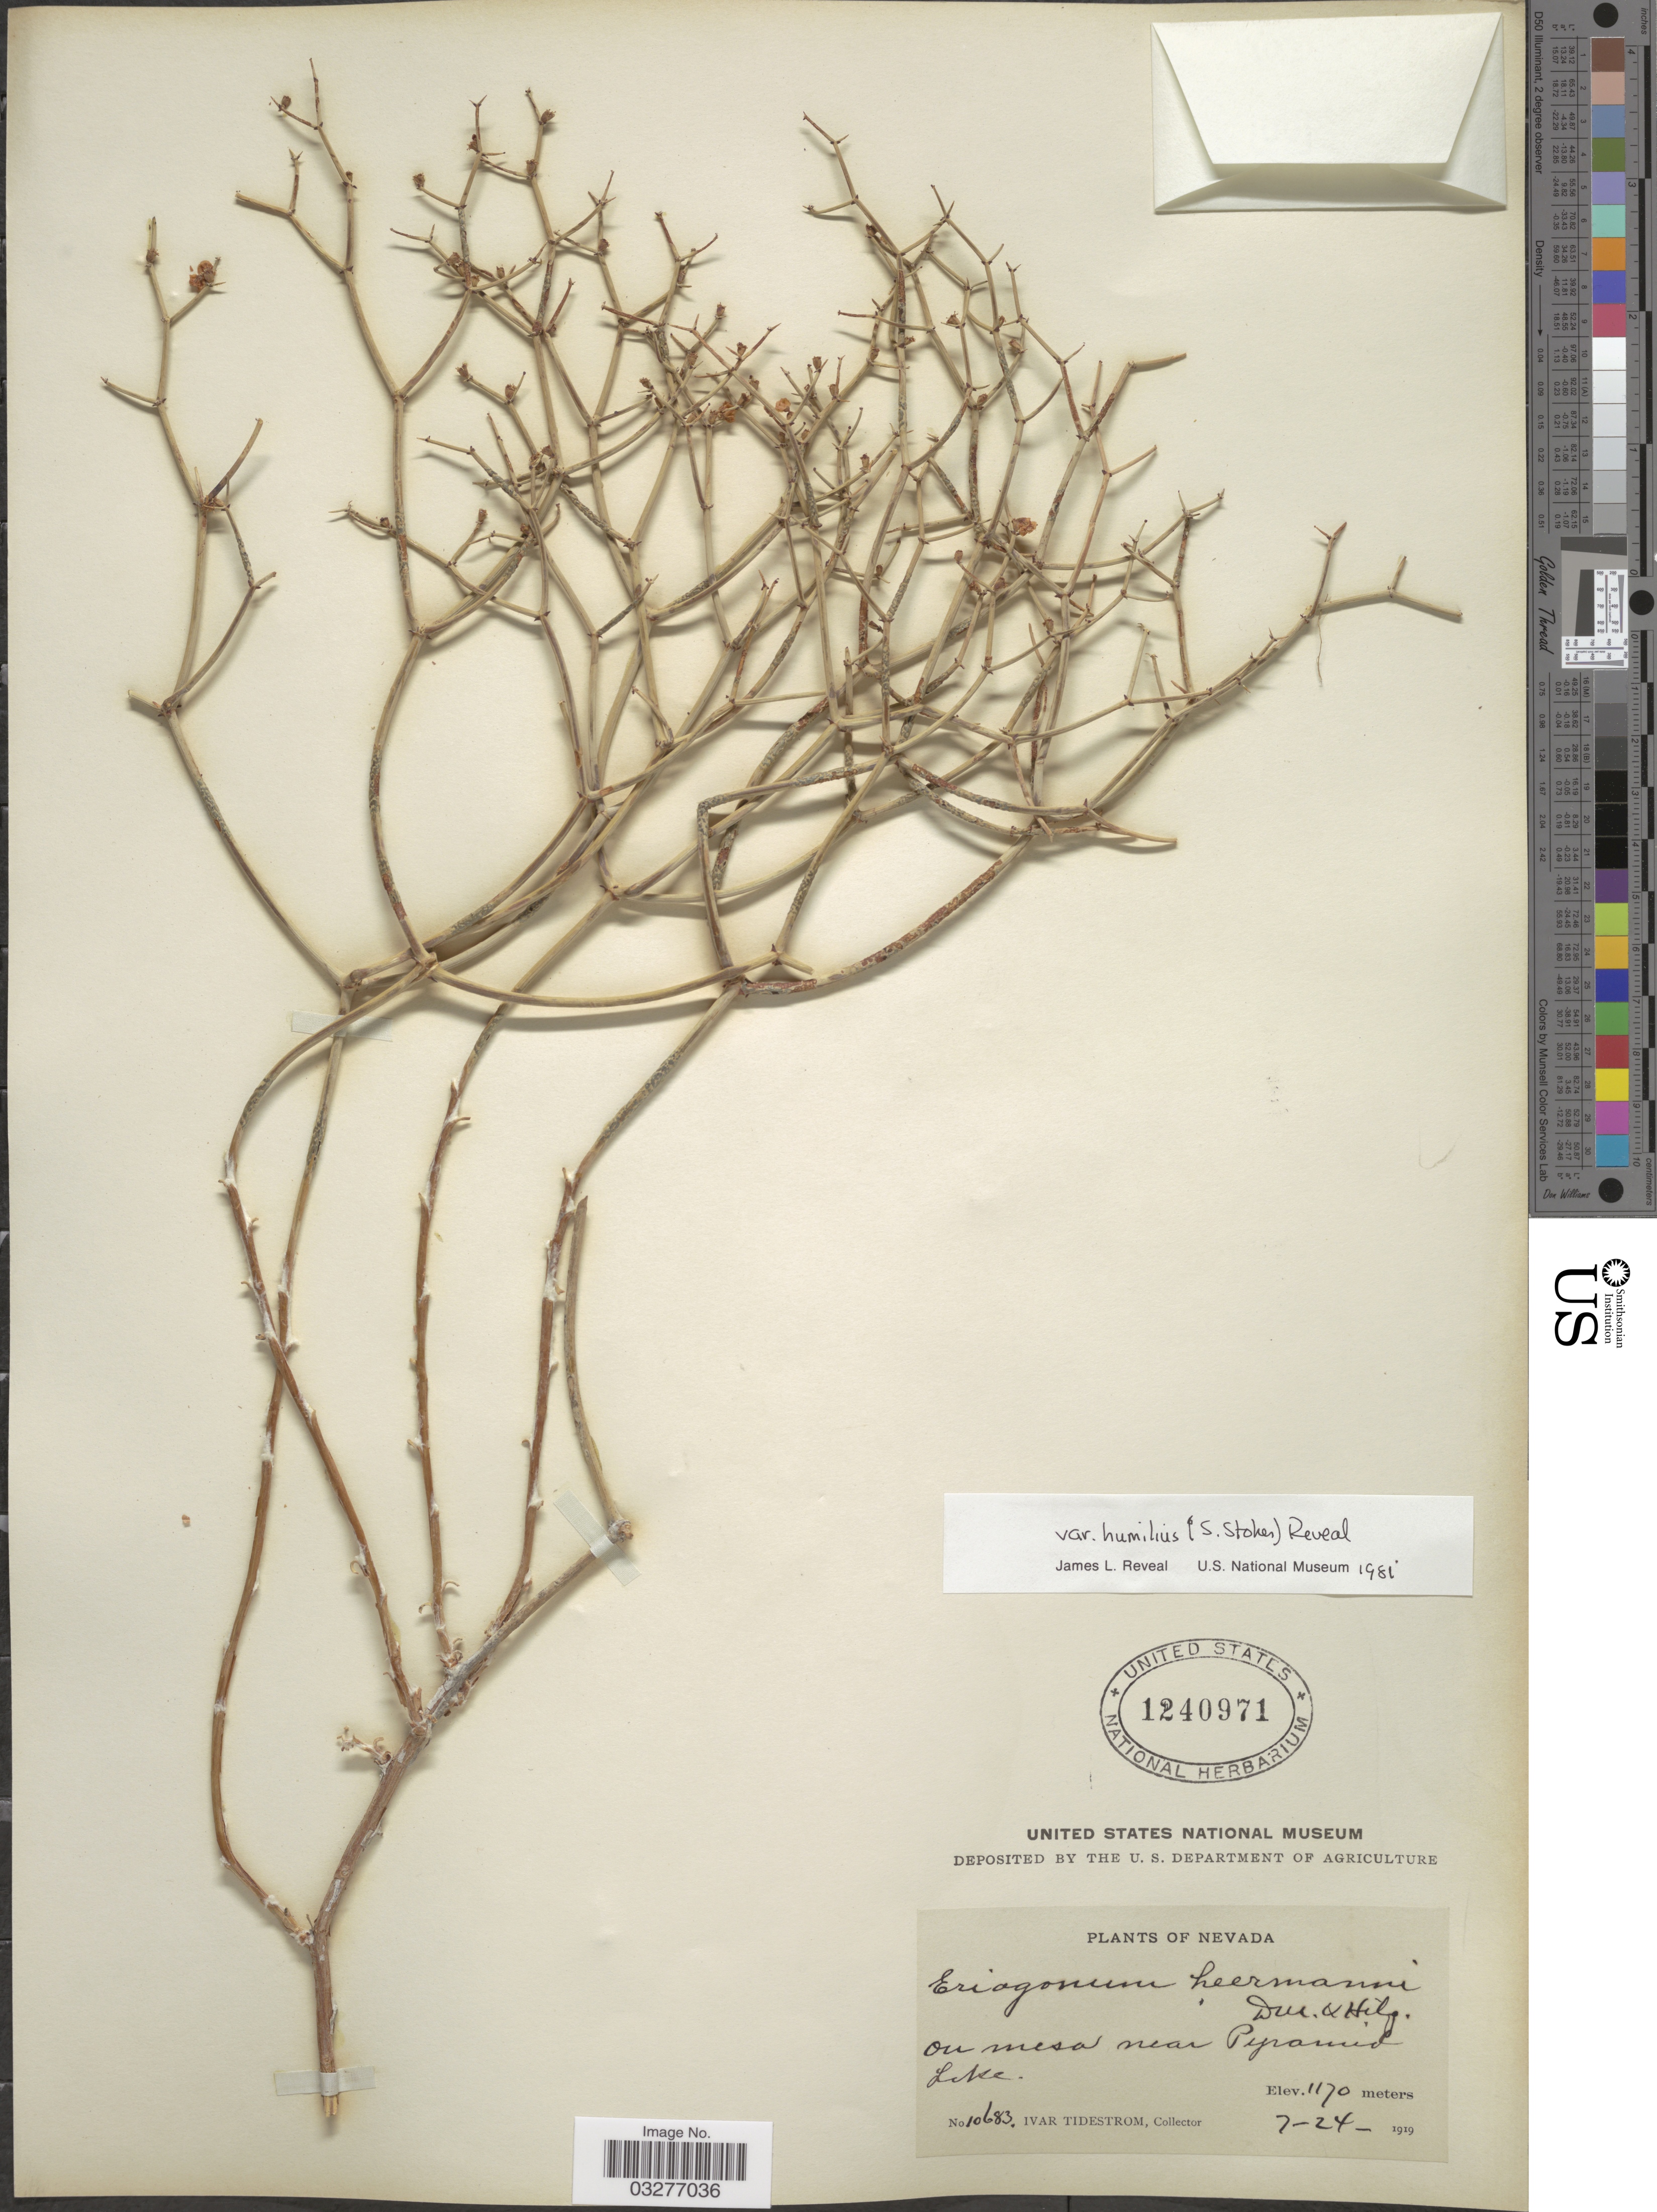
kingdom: Plantae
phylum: Tracheophyta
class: Magnoliopsida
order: Caryophyllales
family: Polygonaceae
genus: Eriogonum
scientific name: Eriogonum heermannii var. humilius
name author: (S. Stokes) Reveal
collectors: I. F. Tidestrom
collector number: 10683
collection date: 1919-07-24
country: United States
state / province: Nevada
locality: On Mesa near Pyramid Lake.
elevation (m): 1170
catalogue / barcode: US 1240971